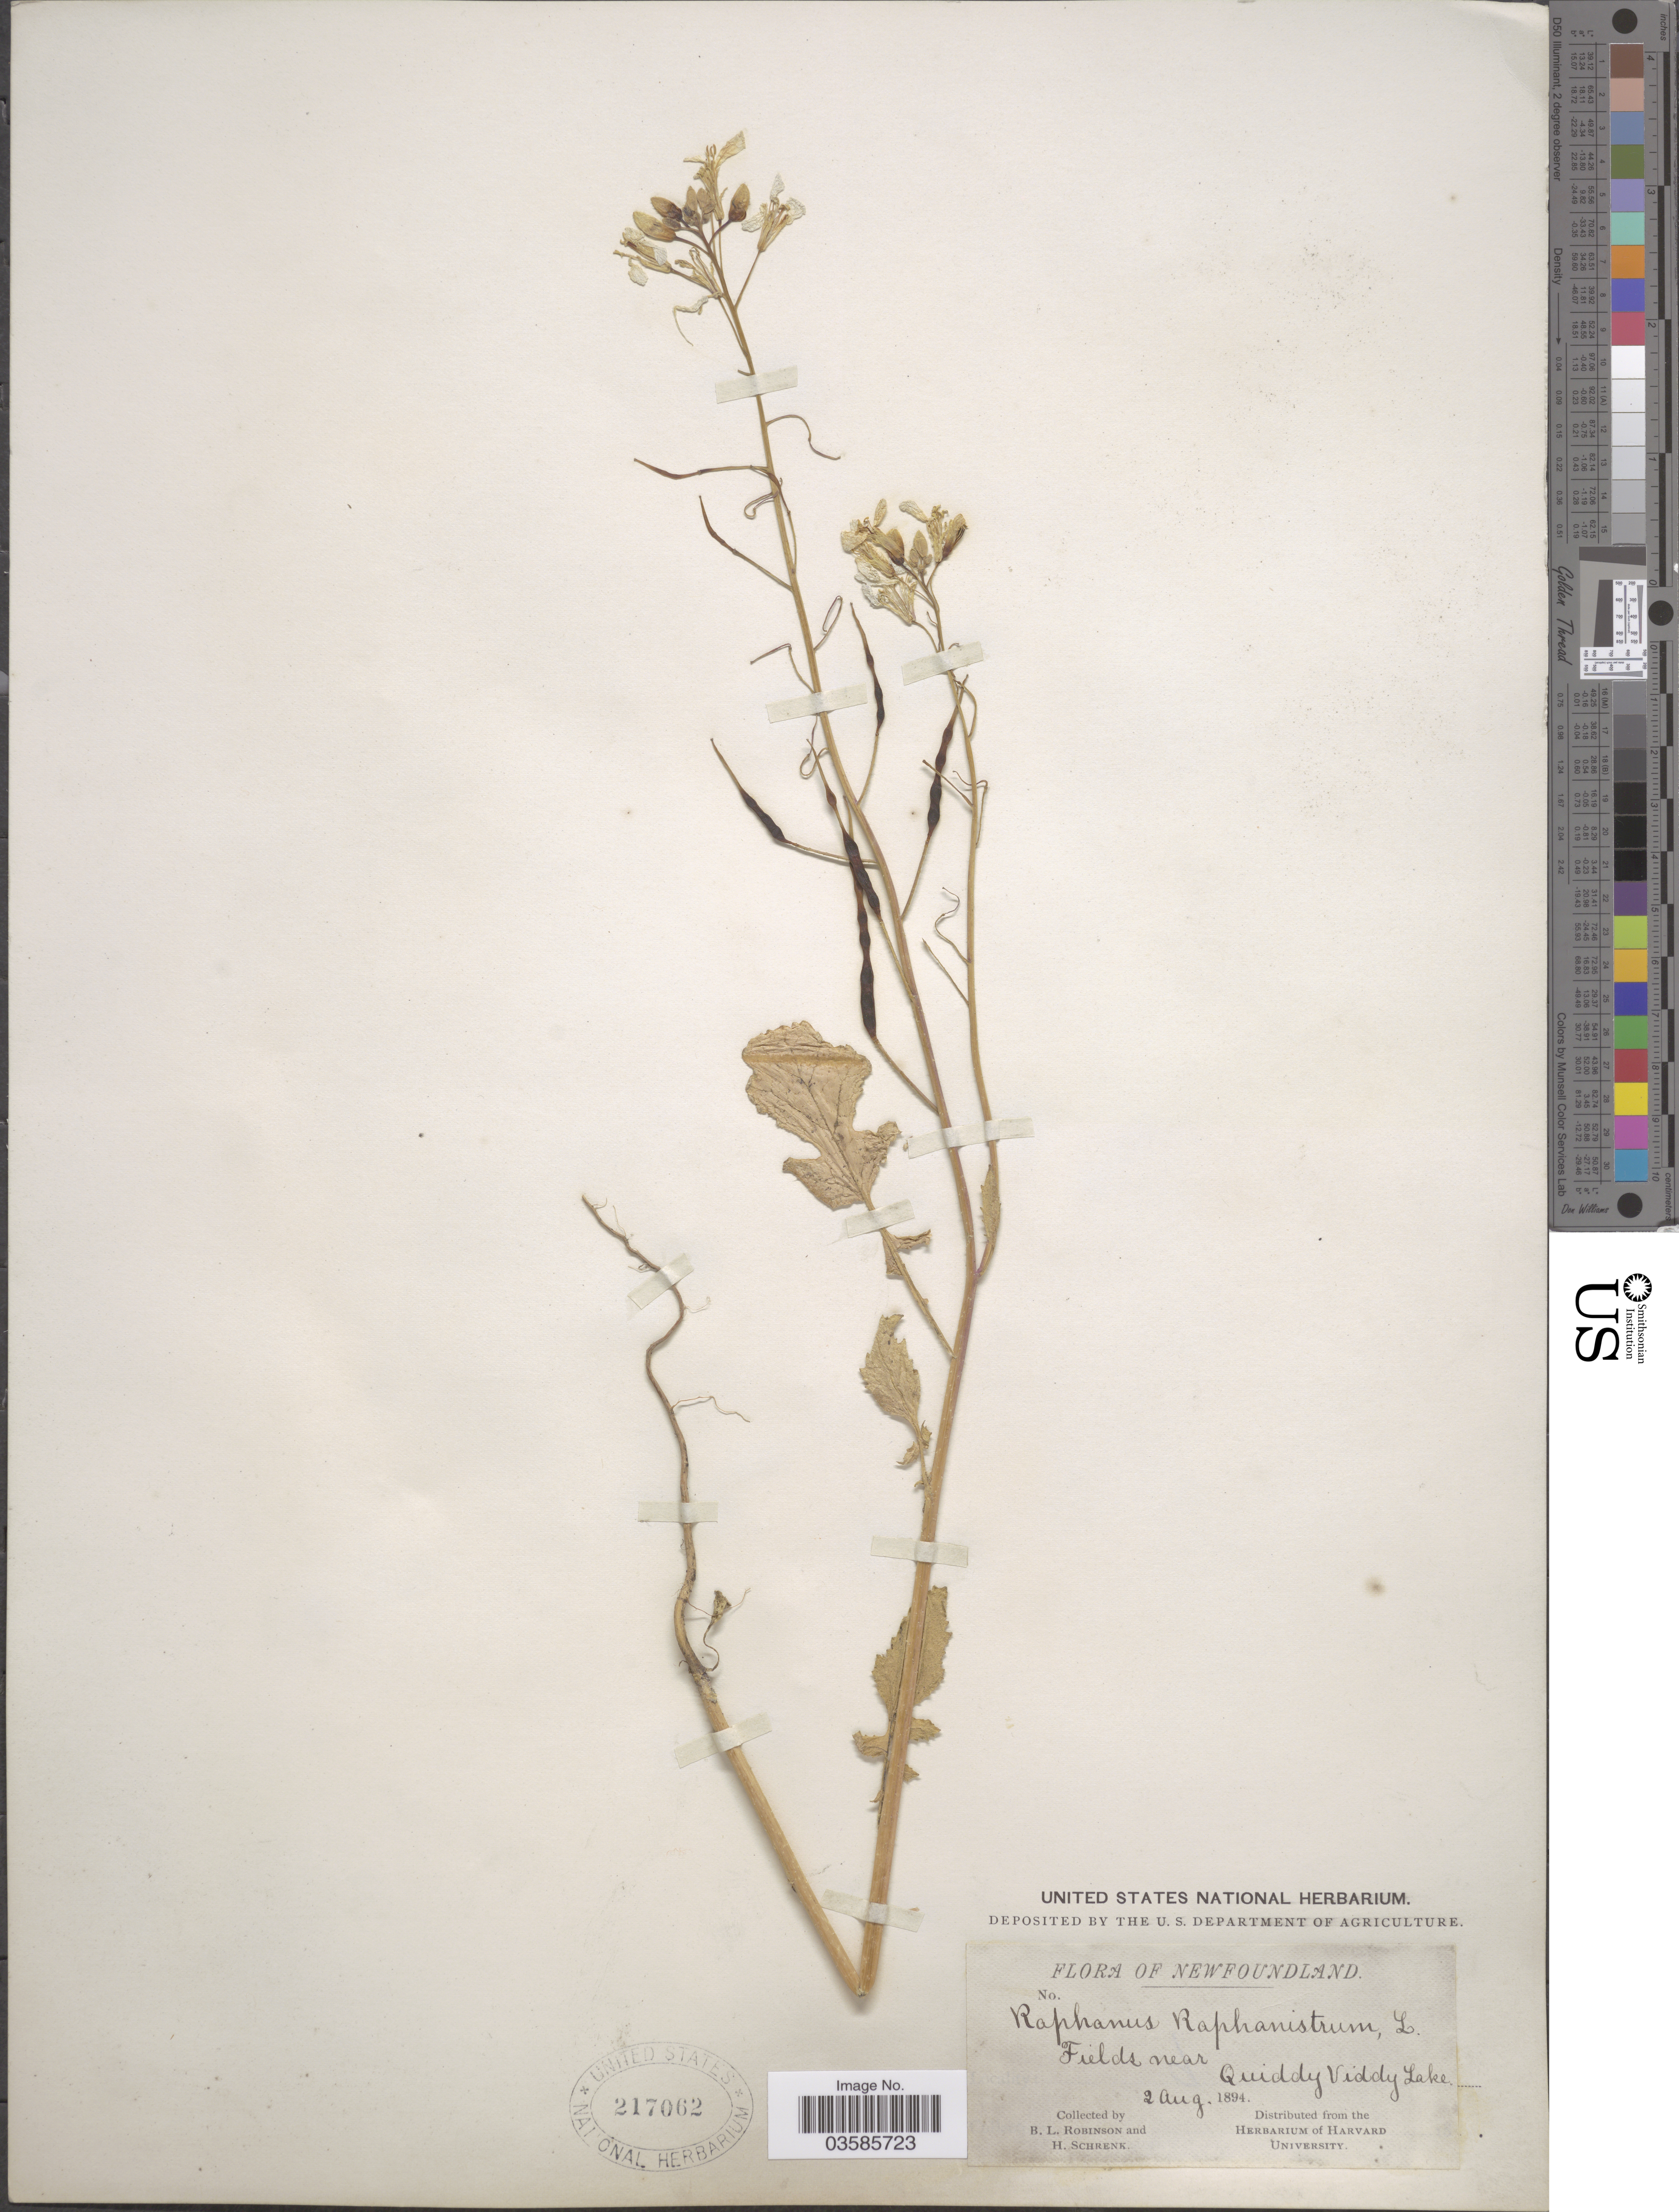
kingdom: Plantae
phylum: Tracheophyta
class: Magnoliopsida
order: Brassicales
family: Brassicaceae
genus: Raphanus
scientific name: Raphanus raphanistrum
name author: L.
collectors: B. L. Robinson & H. Schrenk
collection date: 1894-08-02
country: Canada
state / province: Newfoundland and Labrador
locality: Fields near Quiddy Viddy Lake.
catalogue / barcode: US 217062